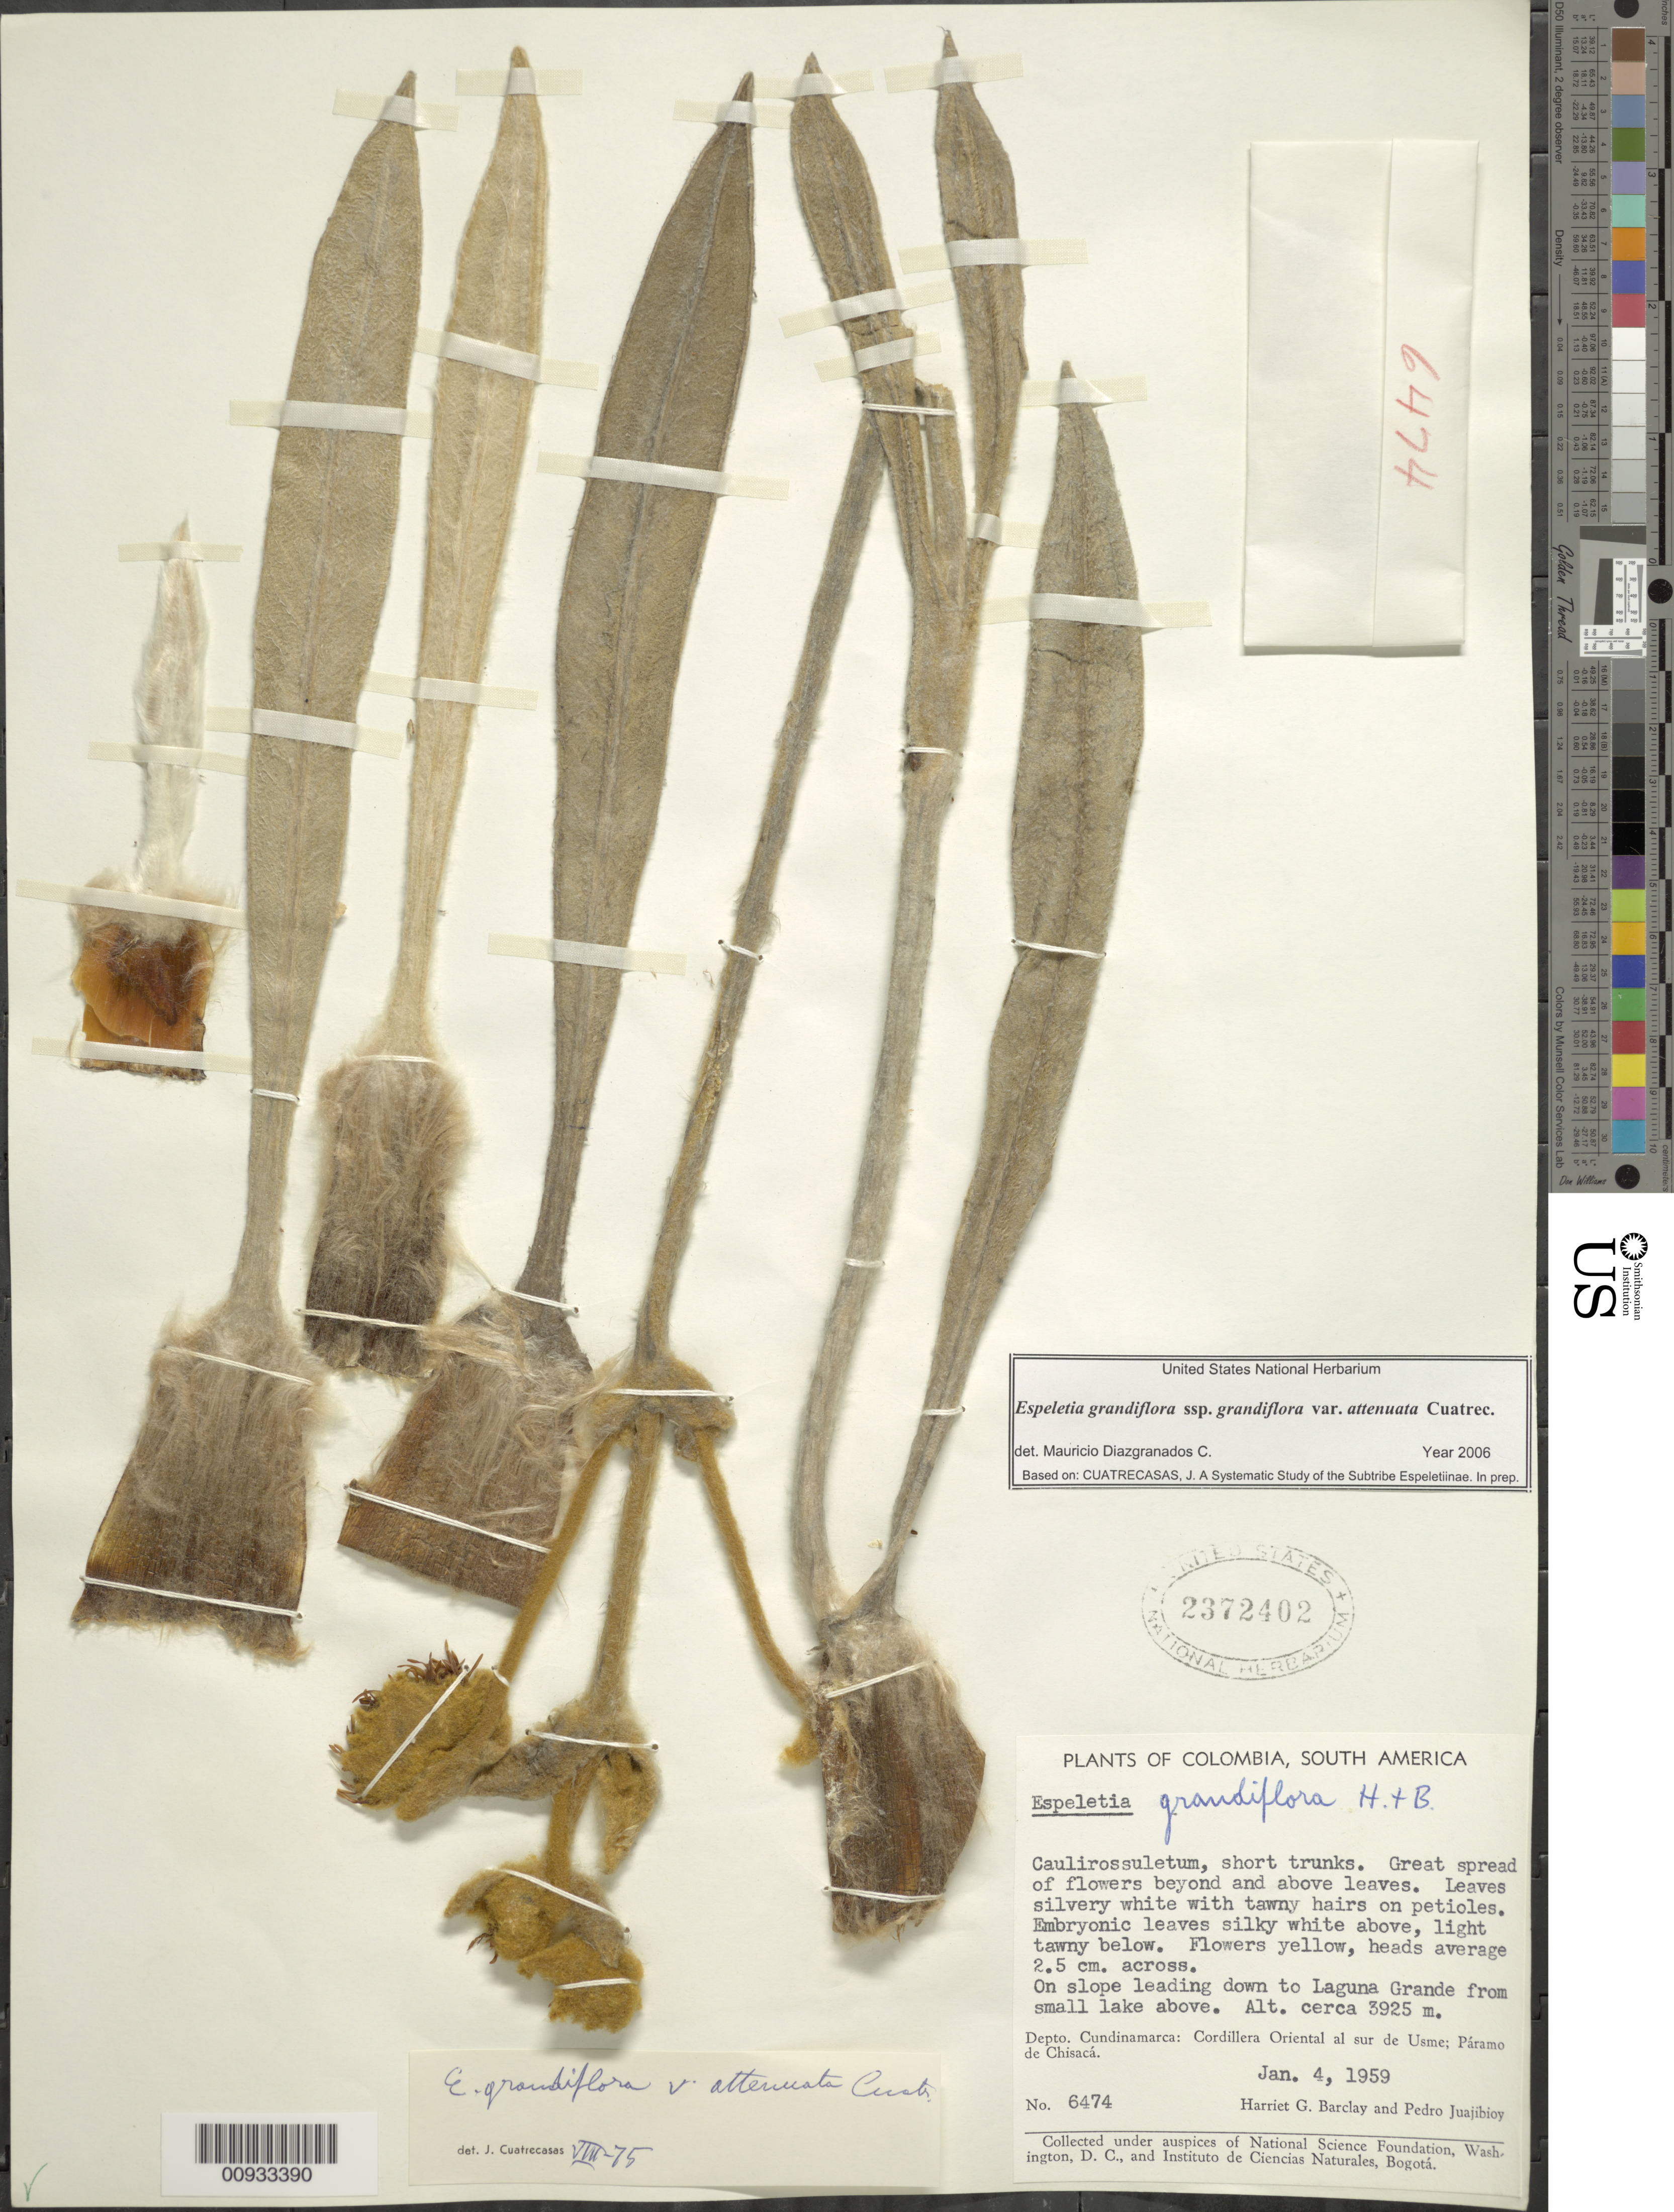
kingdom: Plantae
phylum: Tracheophyta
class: Magnoliopsida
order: Asterales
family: Asteraceae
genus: Espeletia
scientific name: Espeletia grandiflora var. attenuata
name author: Cuatrec.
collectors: H. G. Barclay & P. Juajibioy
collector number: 6474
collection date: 1959-01-04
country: Colombia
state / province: Cundinamarca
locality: On slope leading down to Laguna Grande from small lake above, Cordillera Oriental al sur de Usme; Paramo de Chisaca.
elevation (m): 3925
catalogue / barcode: US 2372402